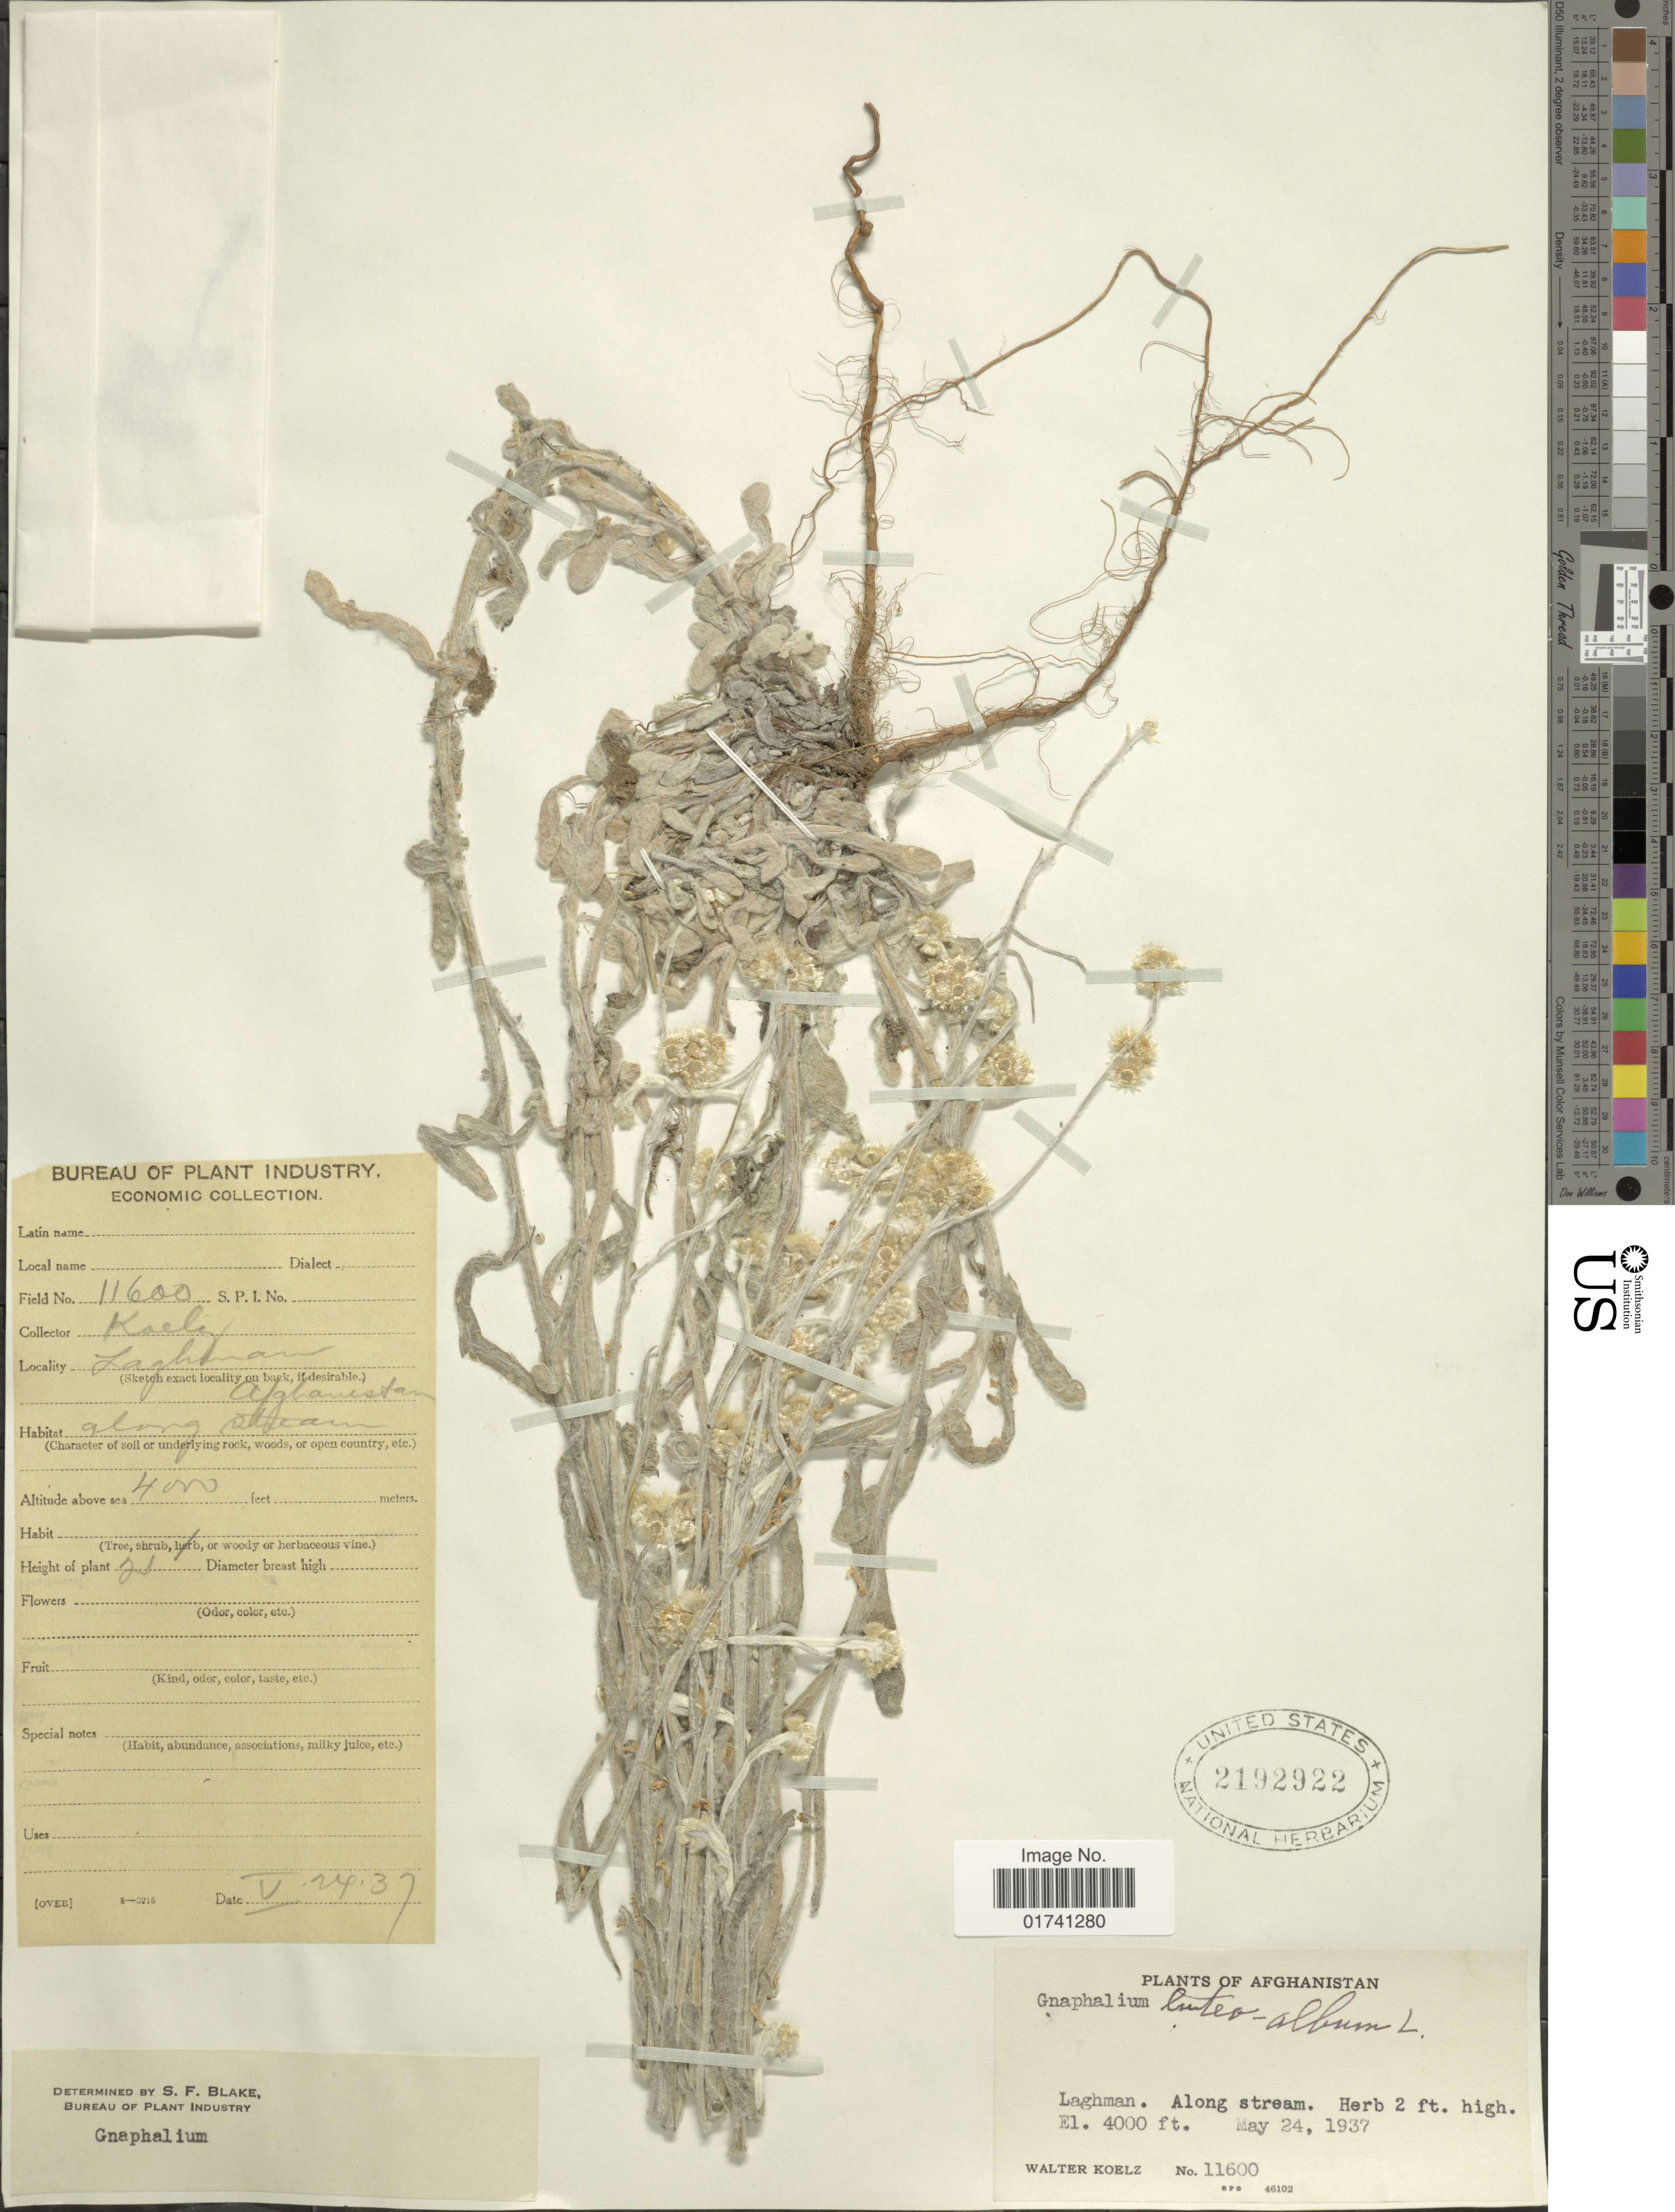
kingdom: Plantae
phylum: Tracheophyta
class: Magnoliopsida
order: Asterales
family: Asteraceae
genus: Laphangium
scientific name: Laphangium luteoalbum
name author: (L.) Tzvelev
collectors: W. N. Koelz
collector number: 11600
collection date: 1937-05-24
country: Afghanistan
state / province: Laghman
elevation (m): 1219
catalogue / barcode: US 2192922